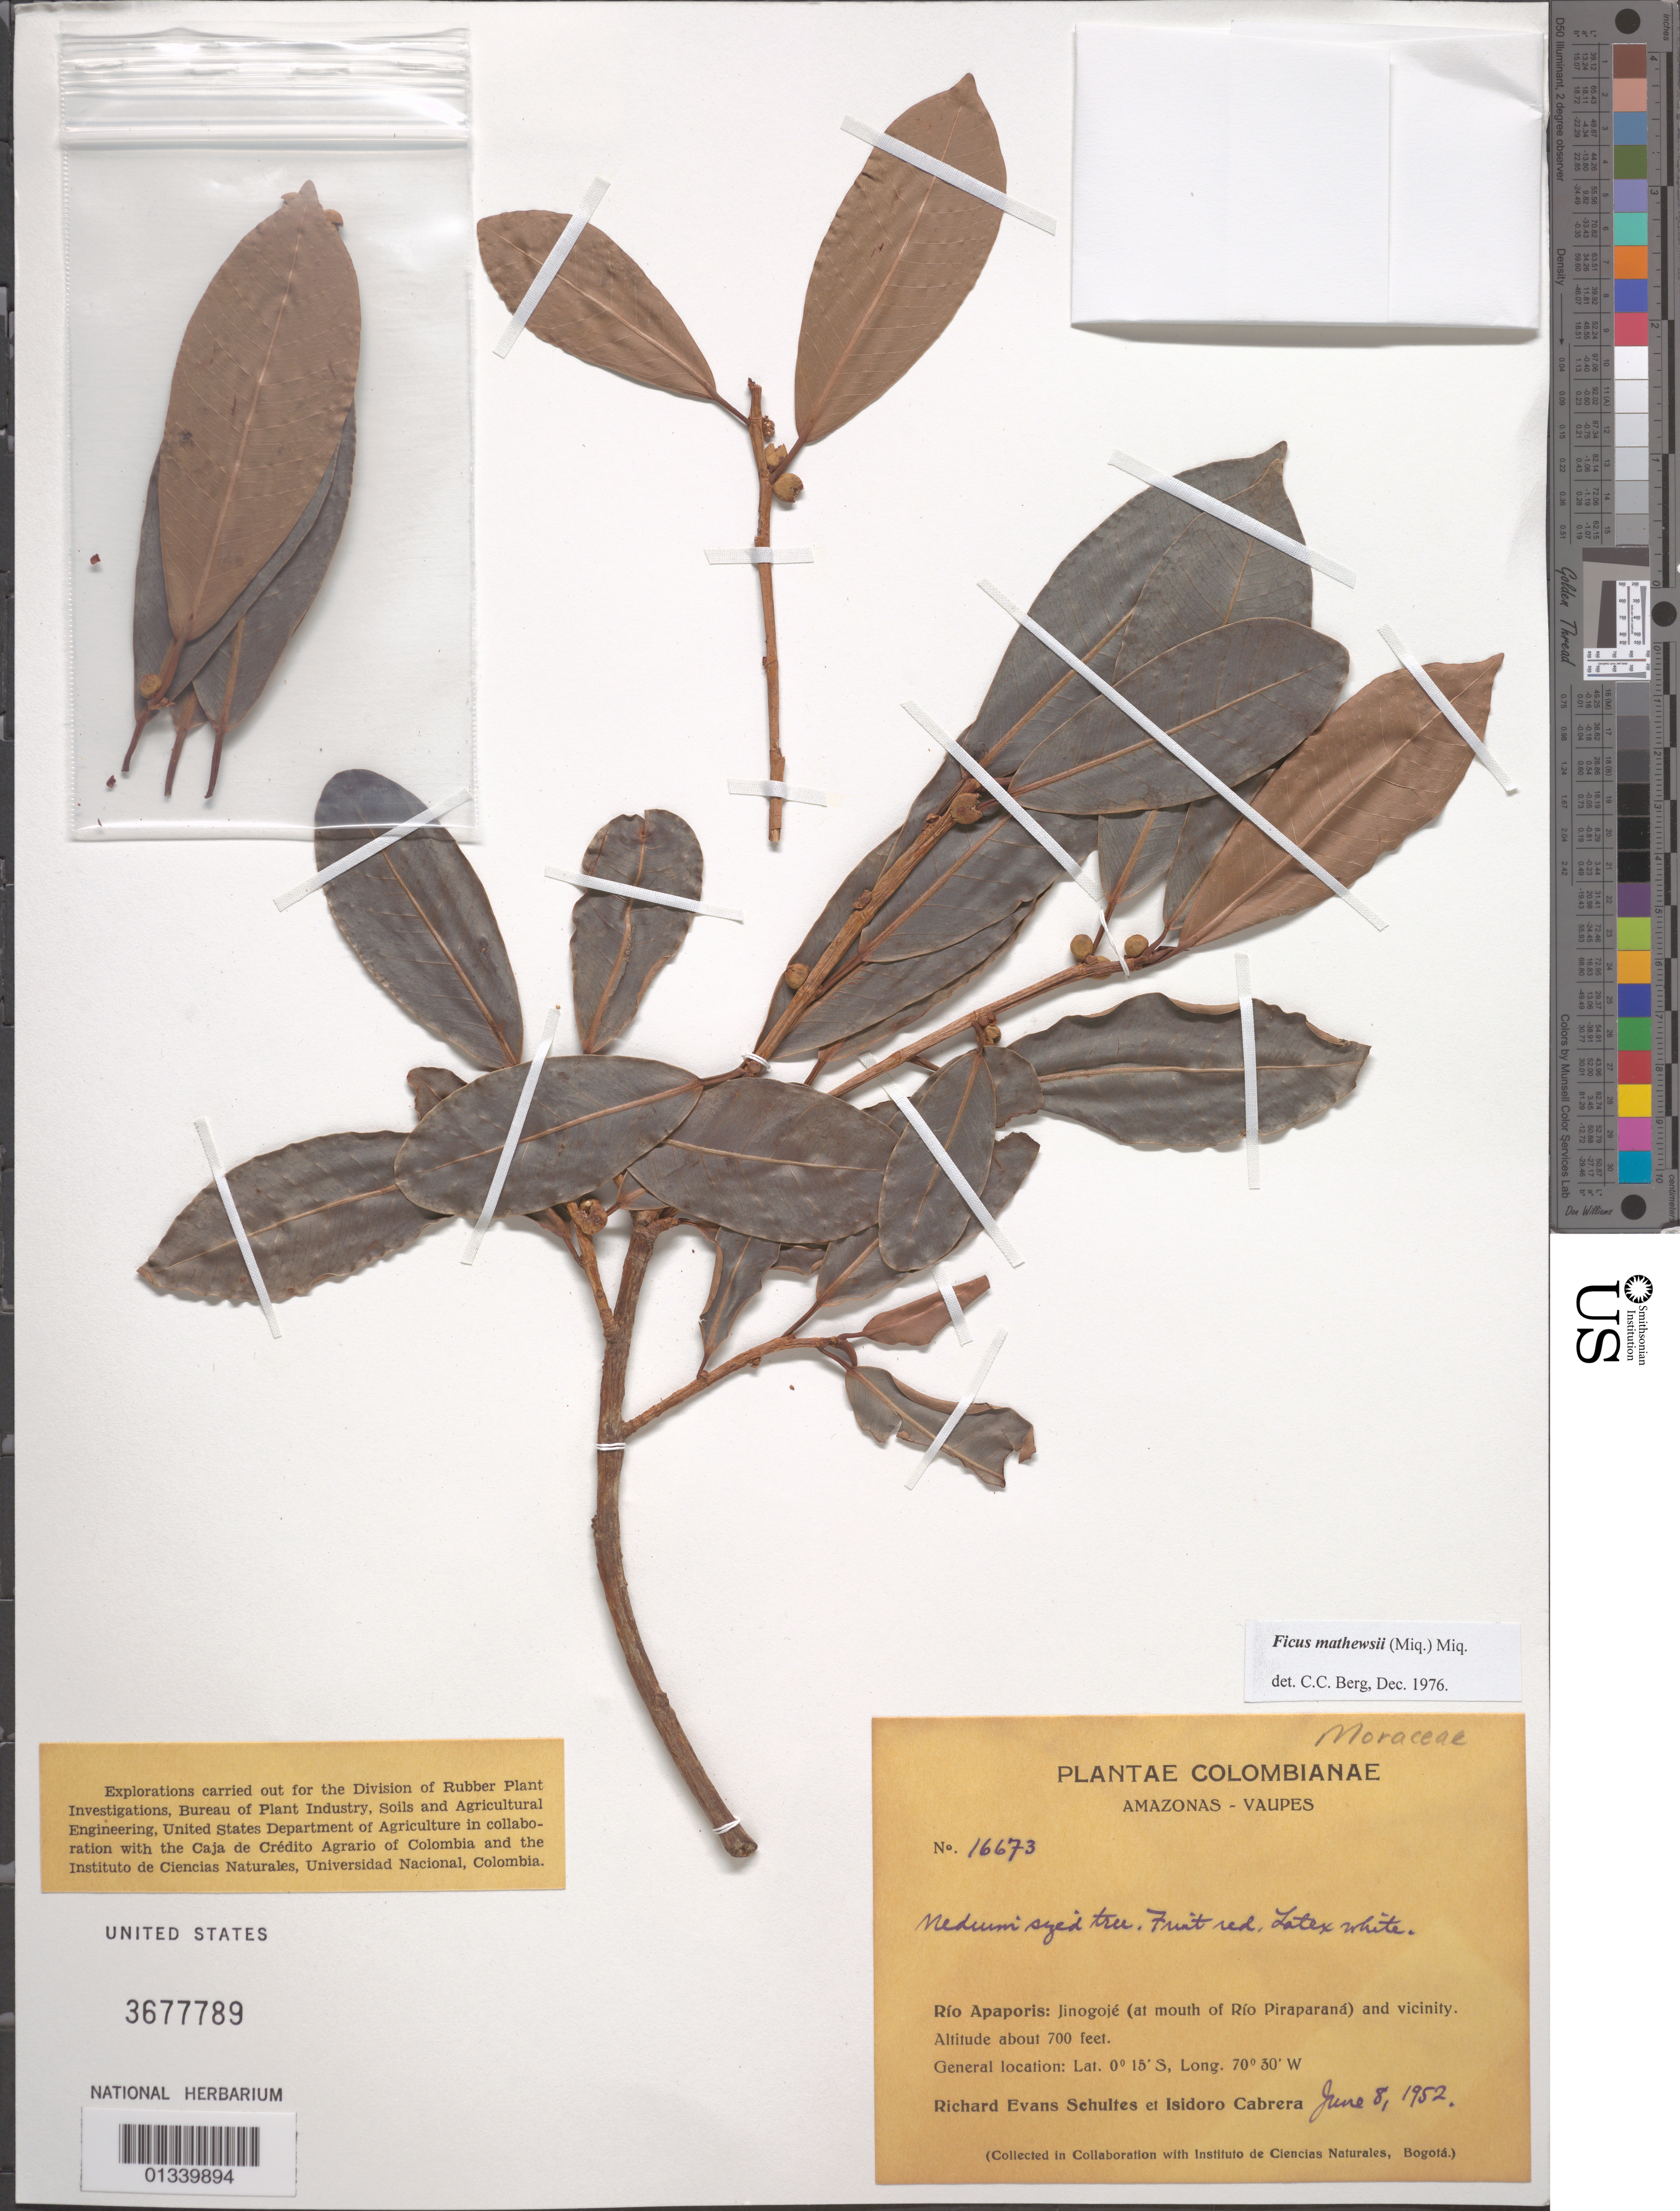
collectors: R. E. Schultes & I. Cabrera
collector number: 16673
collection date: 1952-06-08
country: Colombia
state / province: Amazonas / Vaupés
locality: Rio Apaporis: Jinogoje (at mouth of Rio Piraparana) and vicinity.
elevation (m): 213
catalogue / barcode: US 3677789